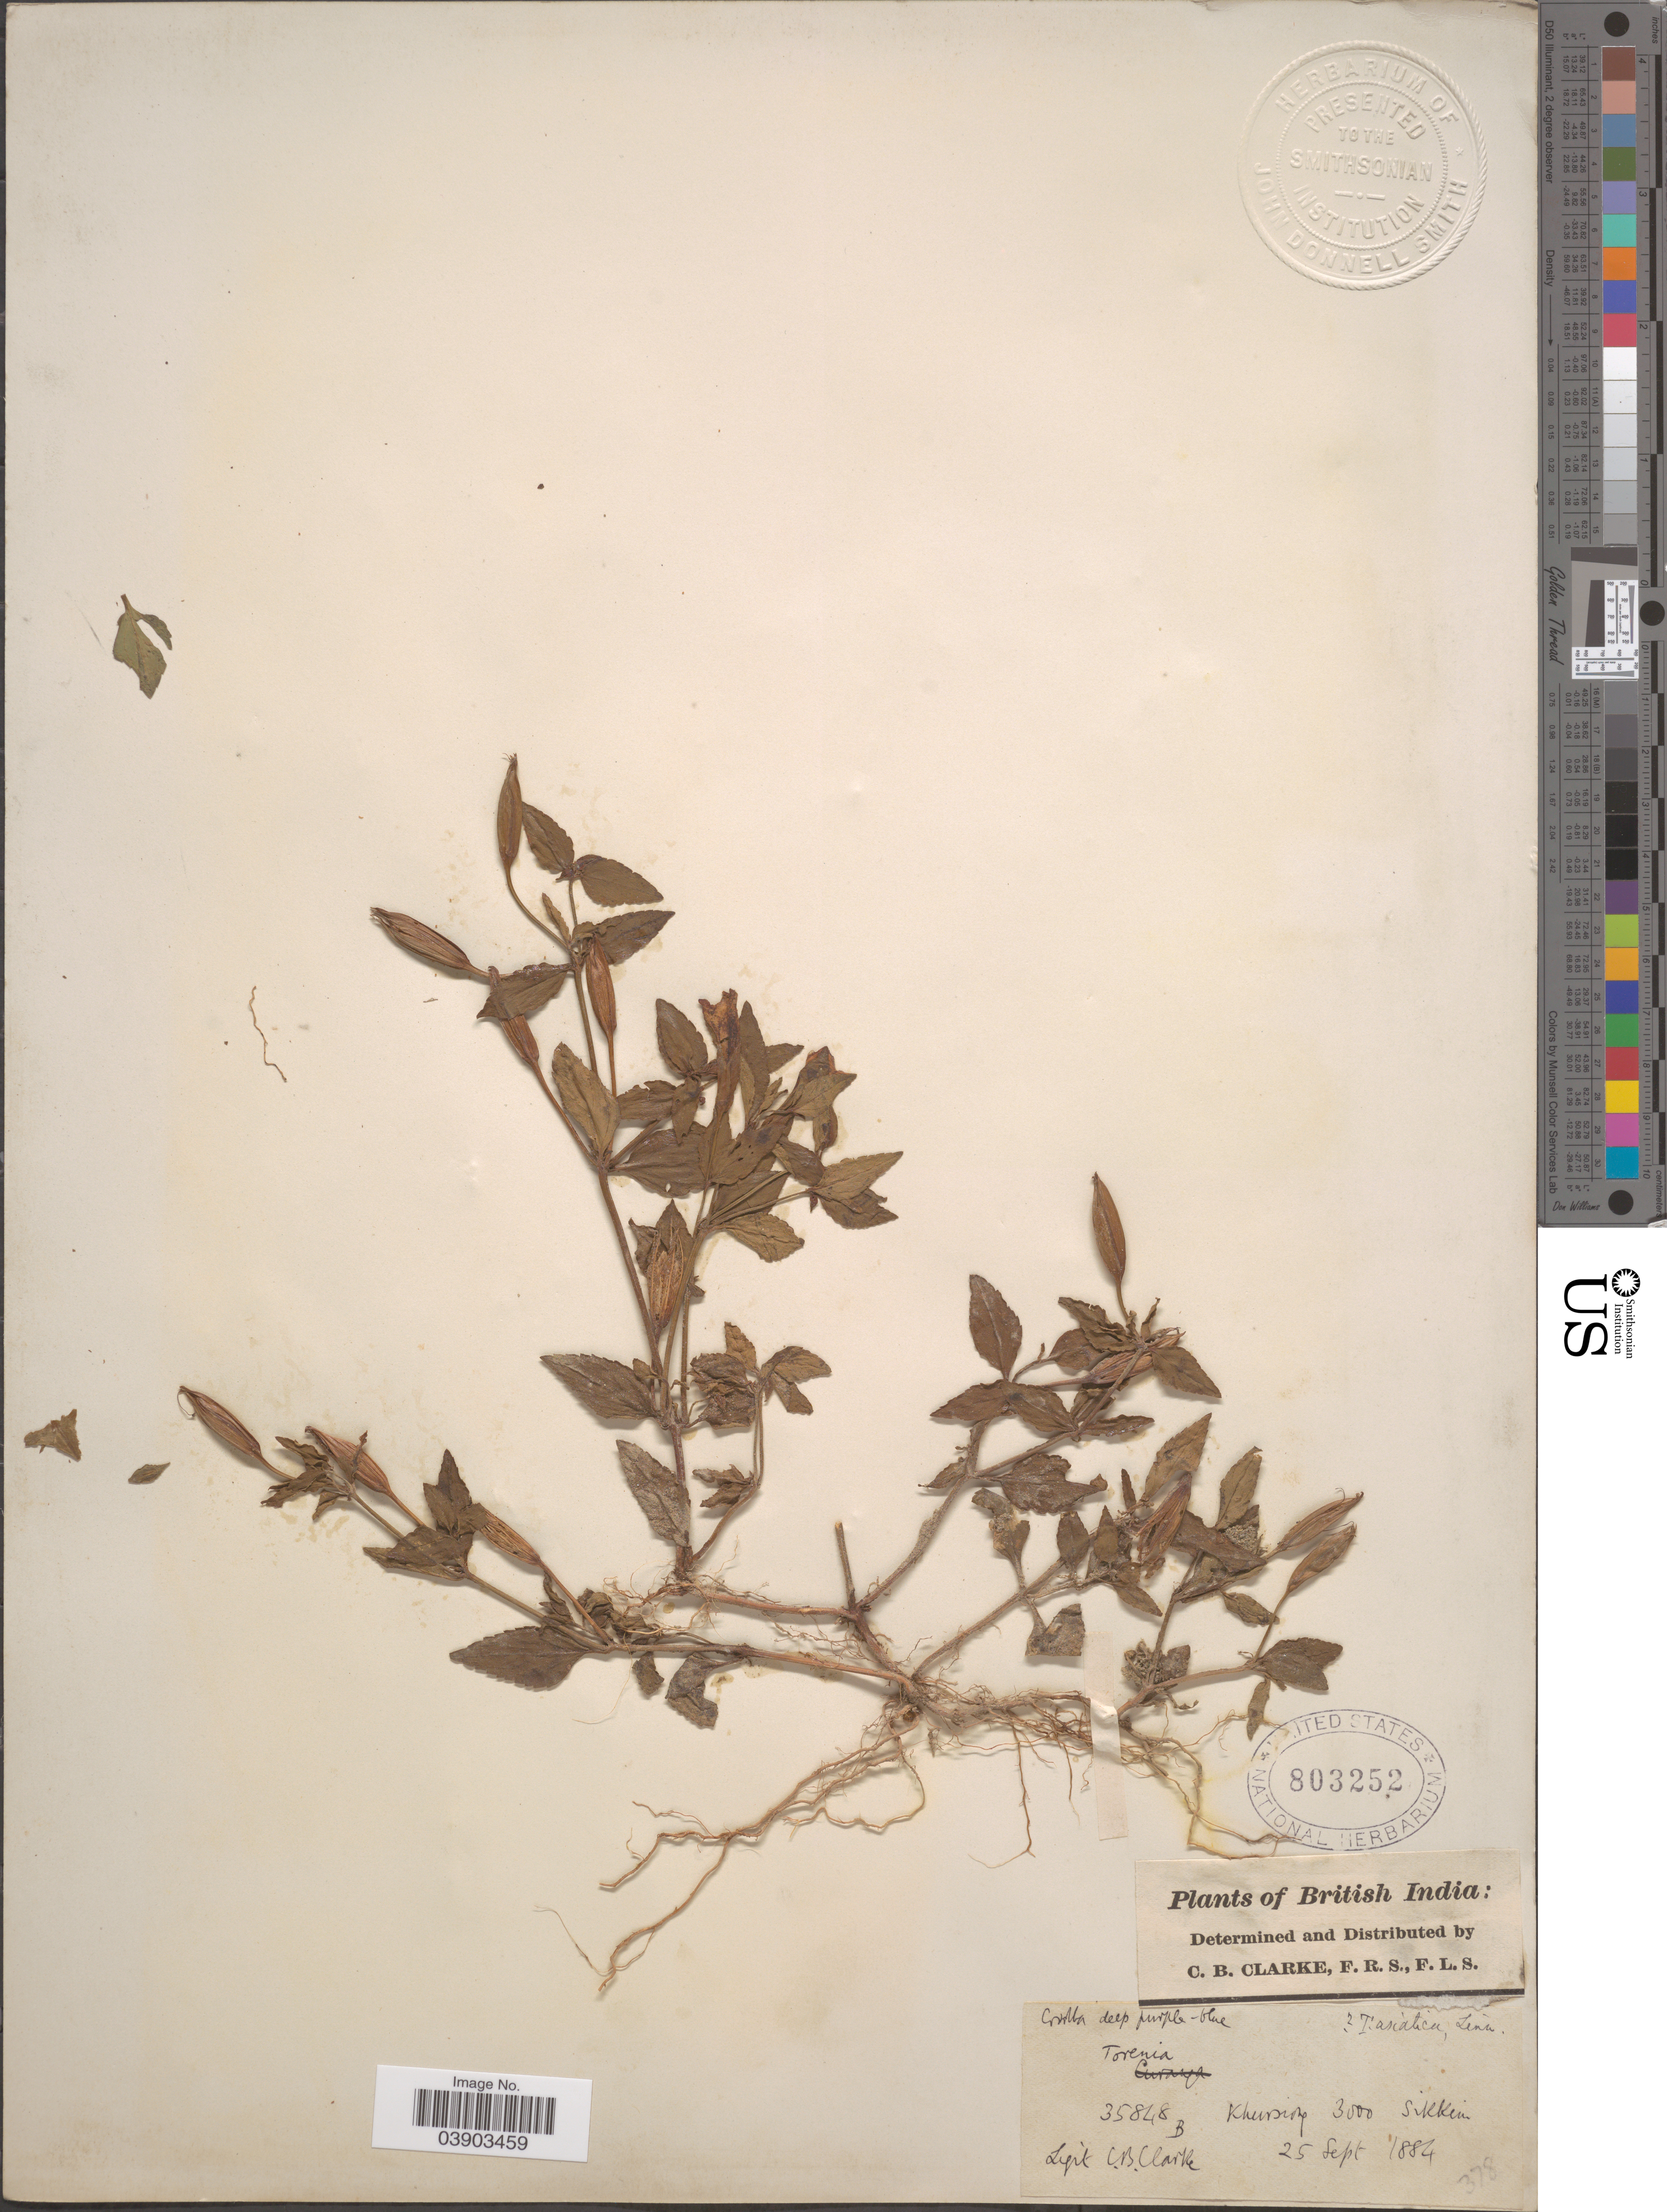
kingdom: Plantae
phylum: Tracheophyta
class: Magnoliopsida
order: Lamiales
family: Linderniaceae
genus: Torenia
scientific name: Torenia asiatica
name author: L.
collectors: C. B. Clarke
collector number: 35848B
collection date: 1884-09-25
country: India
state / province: Sikkim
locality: British India. Khursiop. Sikkim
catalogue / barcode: US 803252